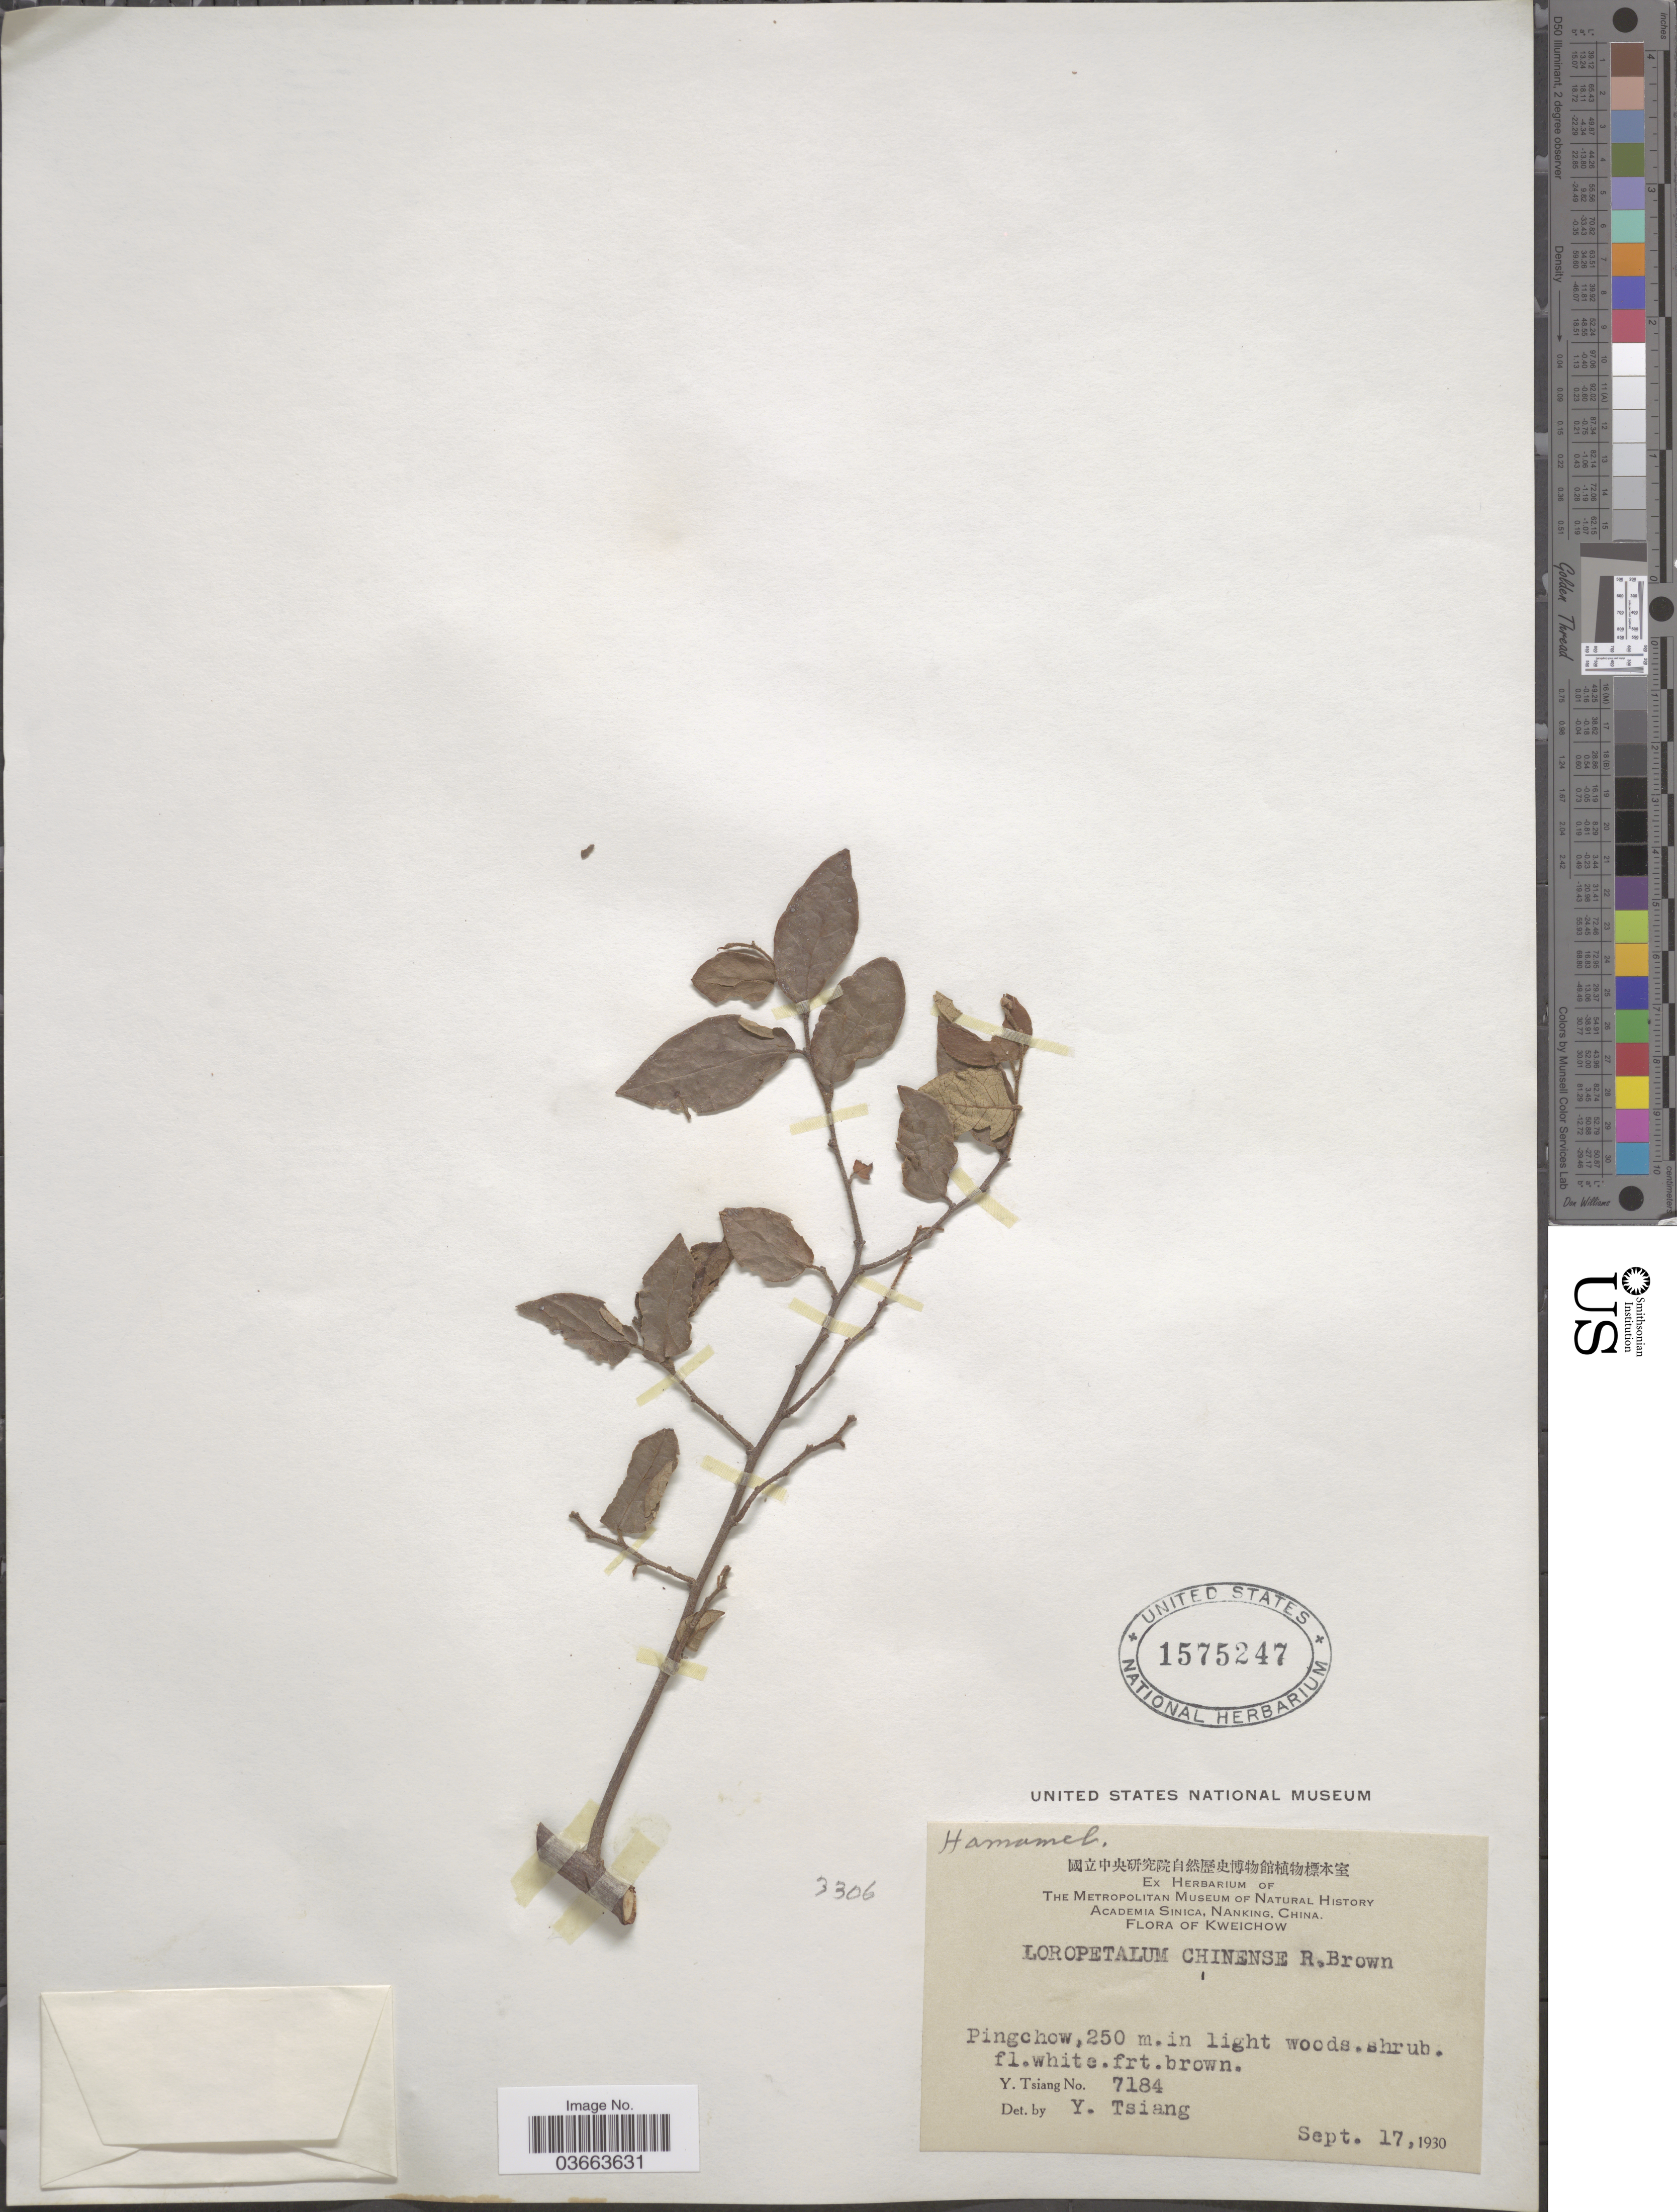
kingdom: Plantae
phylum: Tracheophyta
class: Magnoliopsida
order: Saxifragales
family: Hamamelidaceae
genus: Loropetalum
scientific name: Loropetalum chinense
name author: (R. Br.) Oliv.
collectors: Y. Tsiang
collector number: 7184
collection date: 1930-09-17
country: China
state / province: Guizhou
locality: Kweichow. Pingchow.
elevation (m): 250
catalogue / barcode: US 1575247